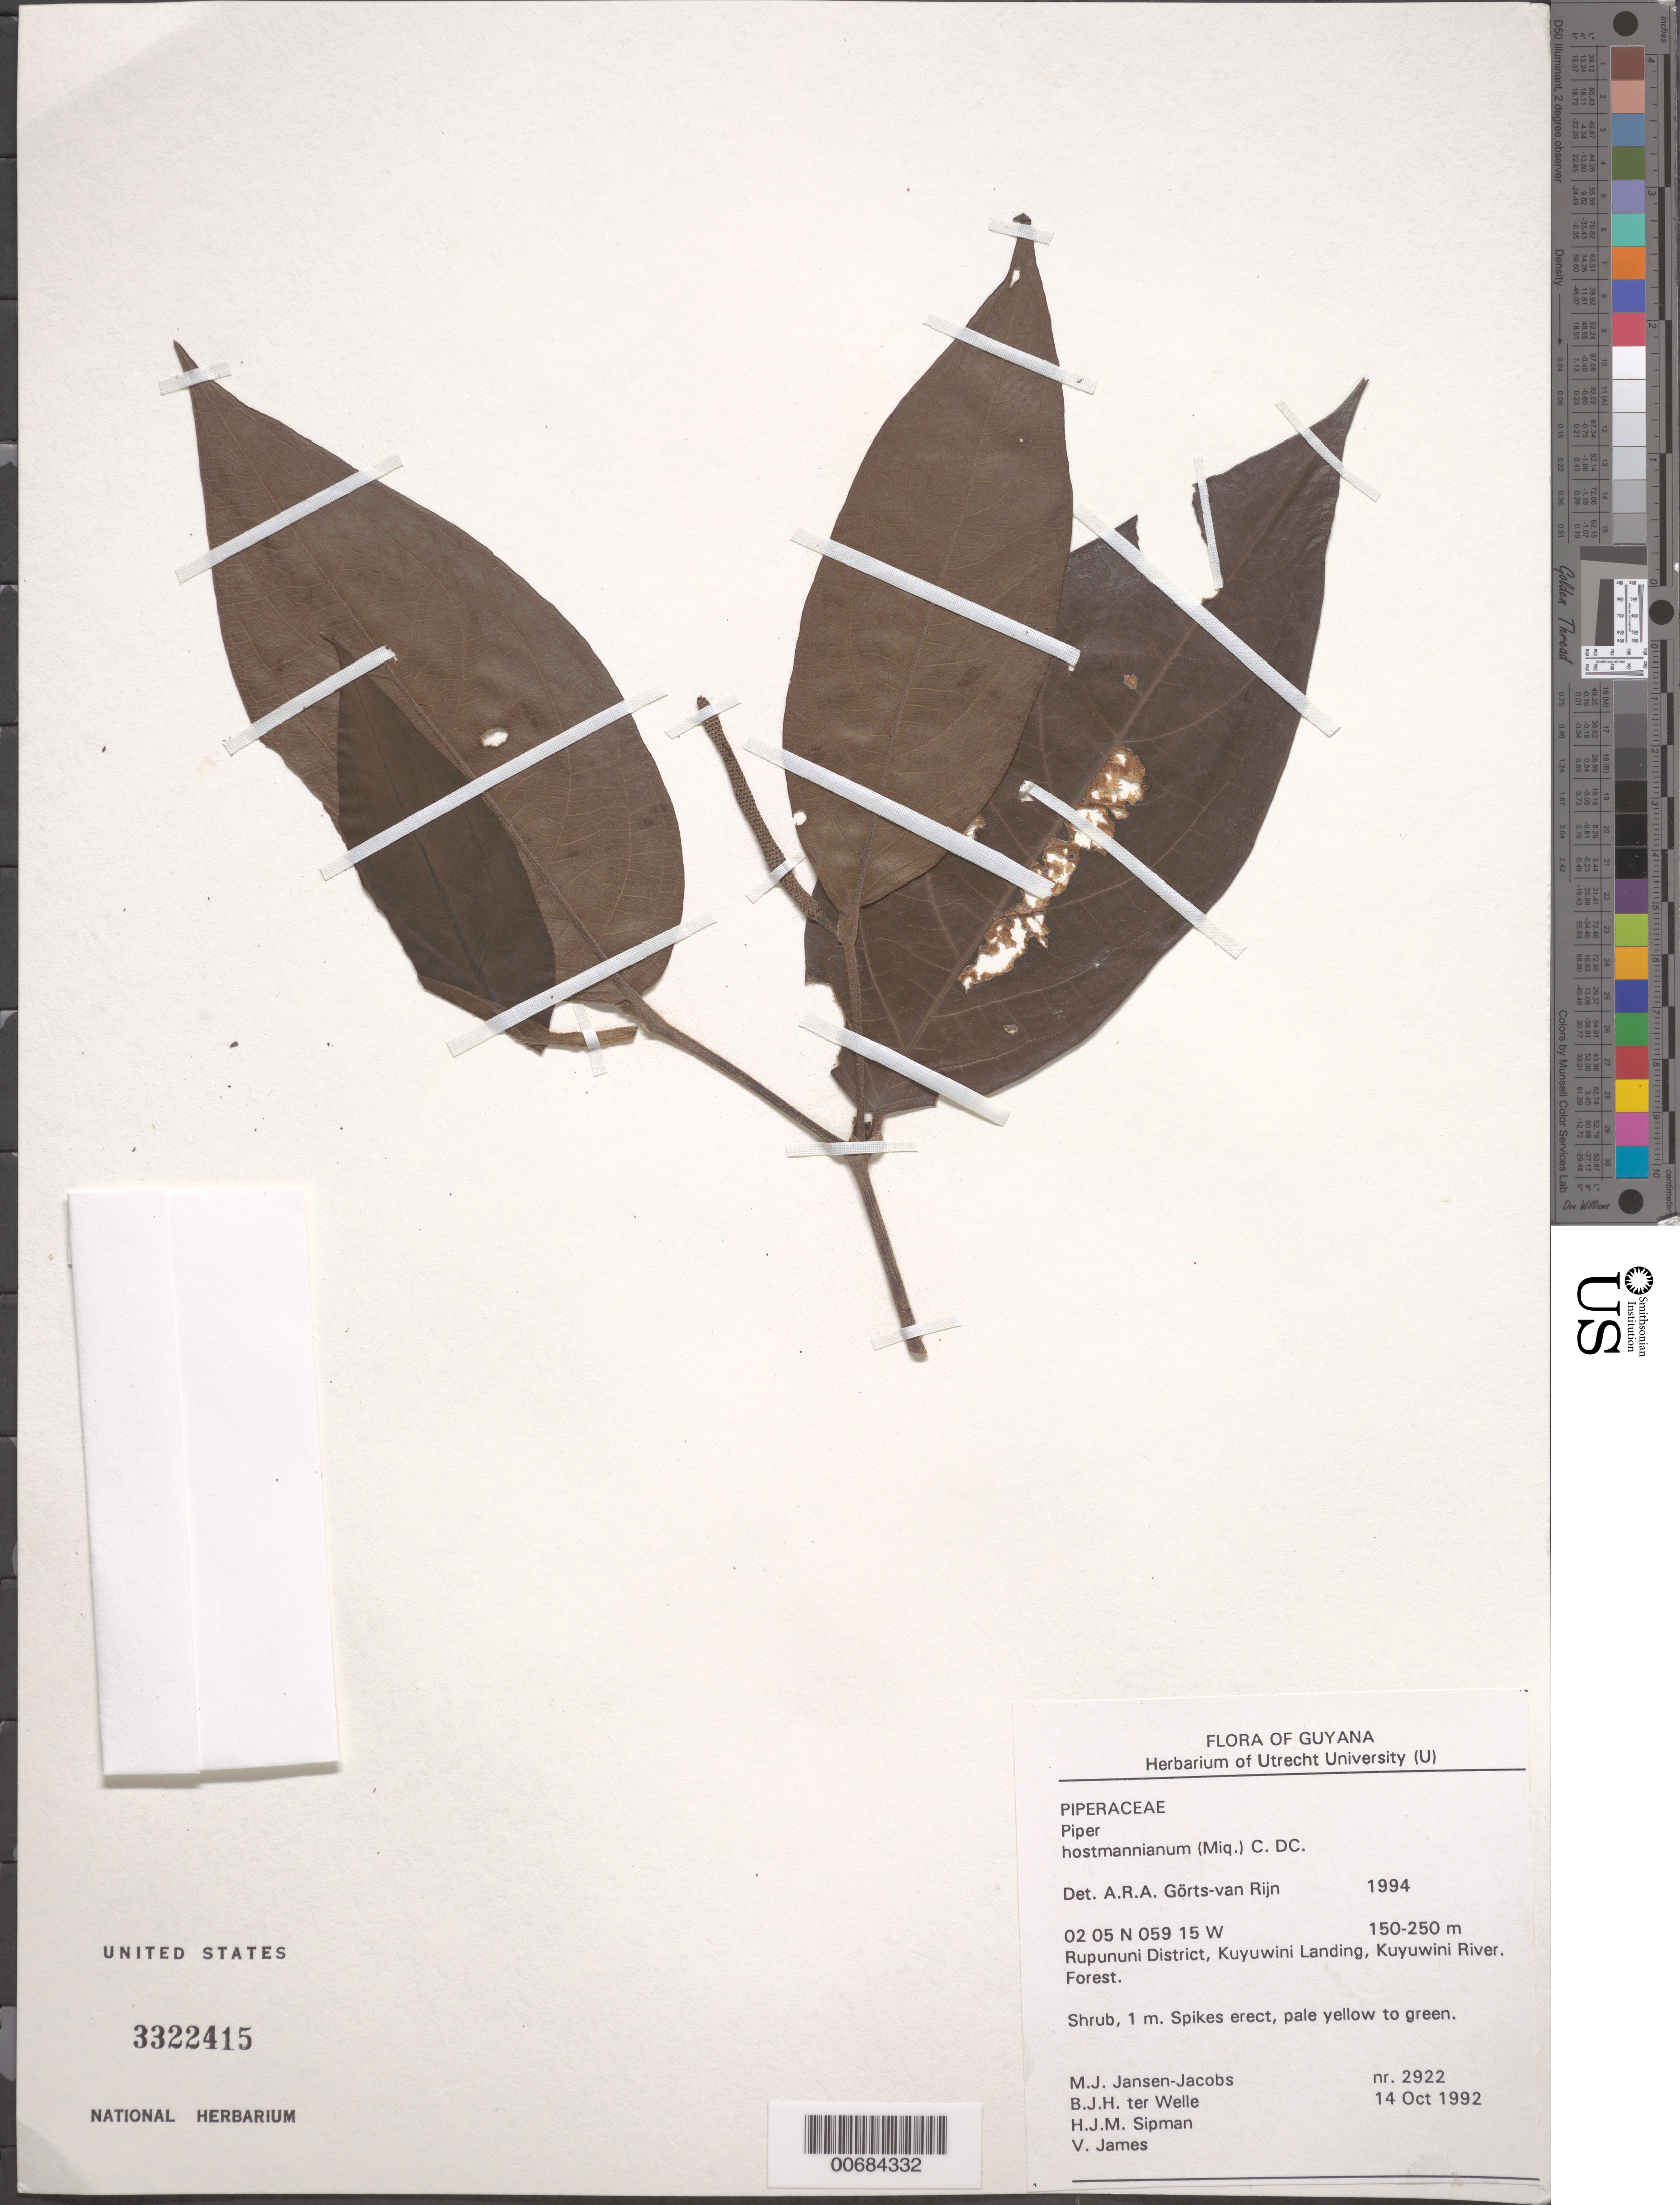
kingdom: Plantae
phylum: Tracheophyta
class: Magnoliopsida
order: Piperales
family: Piperaceae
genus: Piper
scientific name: Piper hostmannianum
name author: (Miq.) C. DC.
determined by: Görts-van Rijn, A. R. A.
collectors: M. J. Jansen-Jacobs, B. Welle, H. J. M. Sipman & V. James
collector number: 2922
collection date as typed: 14-Oct-92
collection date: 1992-10-14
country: Guyana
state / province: U. Takutu-U. Essequibo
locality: Kuyuwini Landing, Kuyuwini River, Rupununi District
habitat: Forest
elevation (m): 150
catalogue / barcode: US 3322415